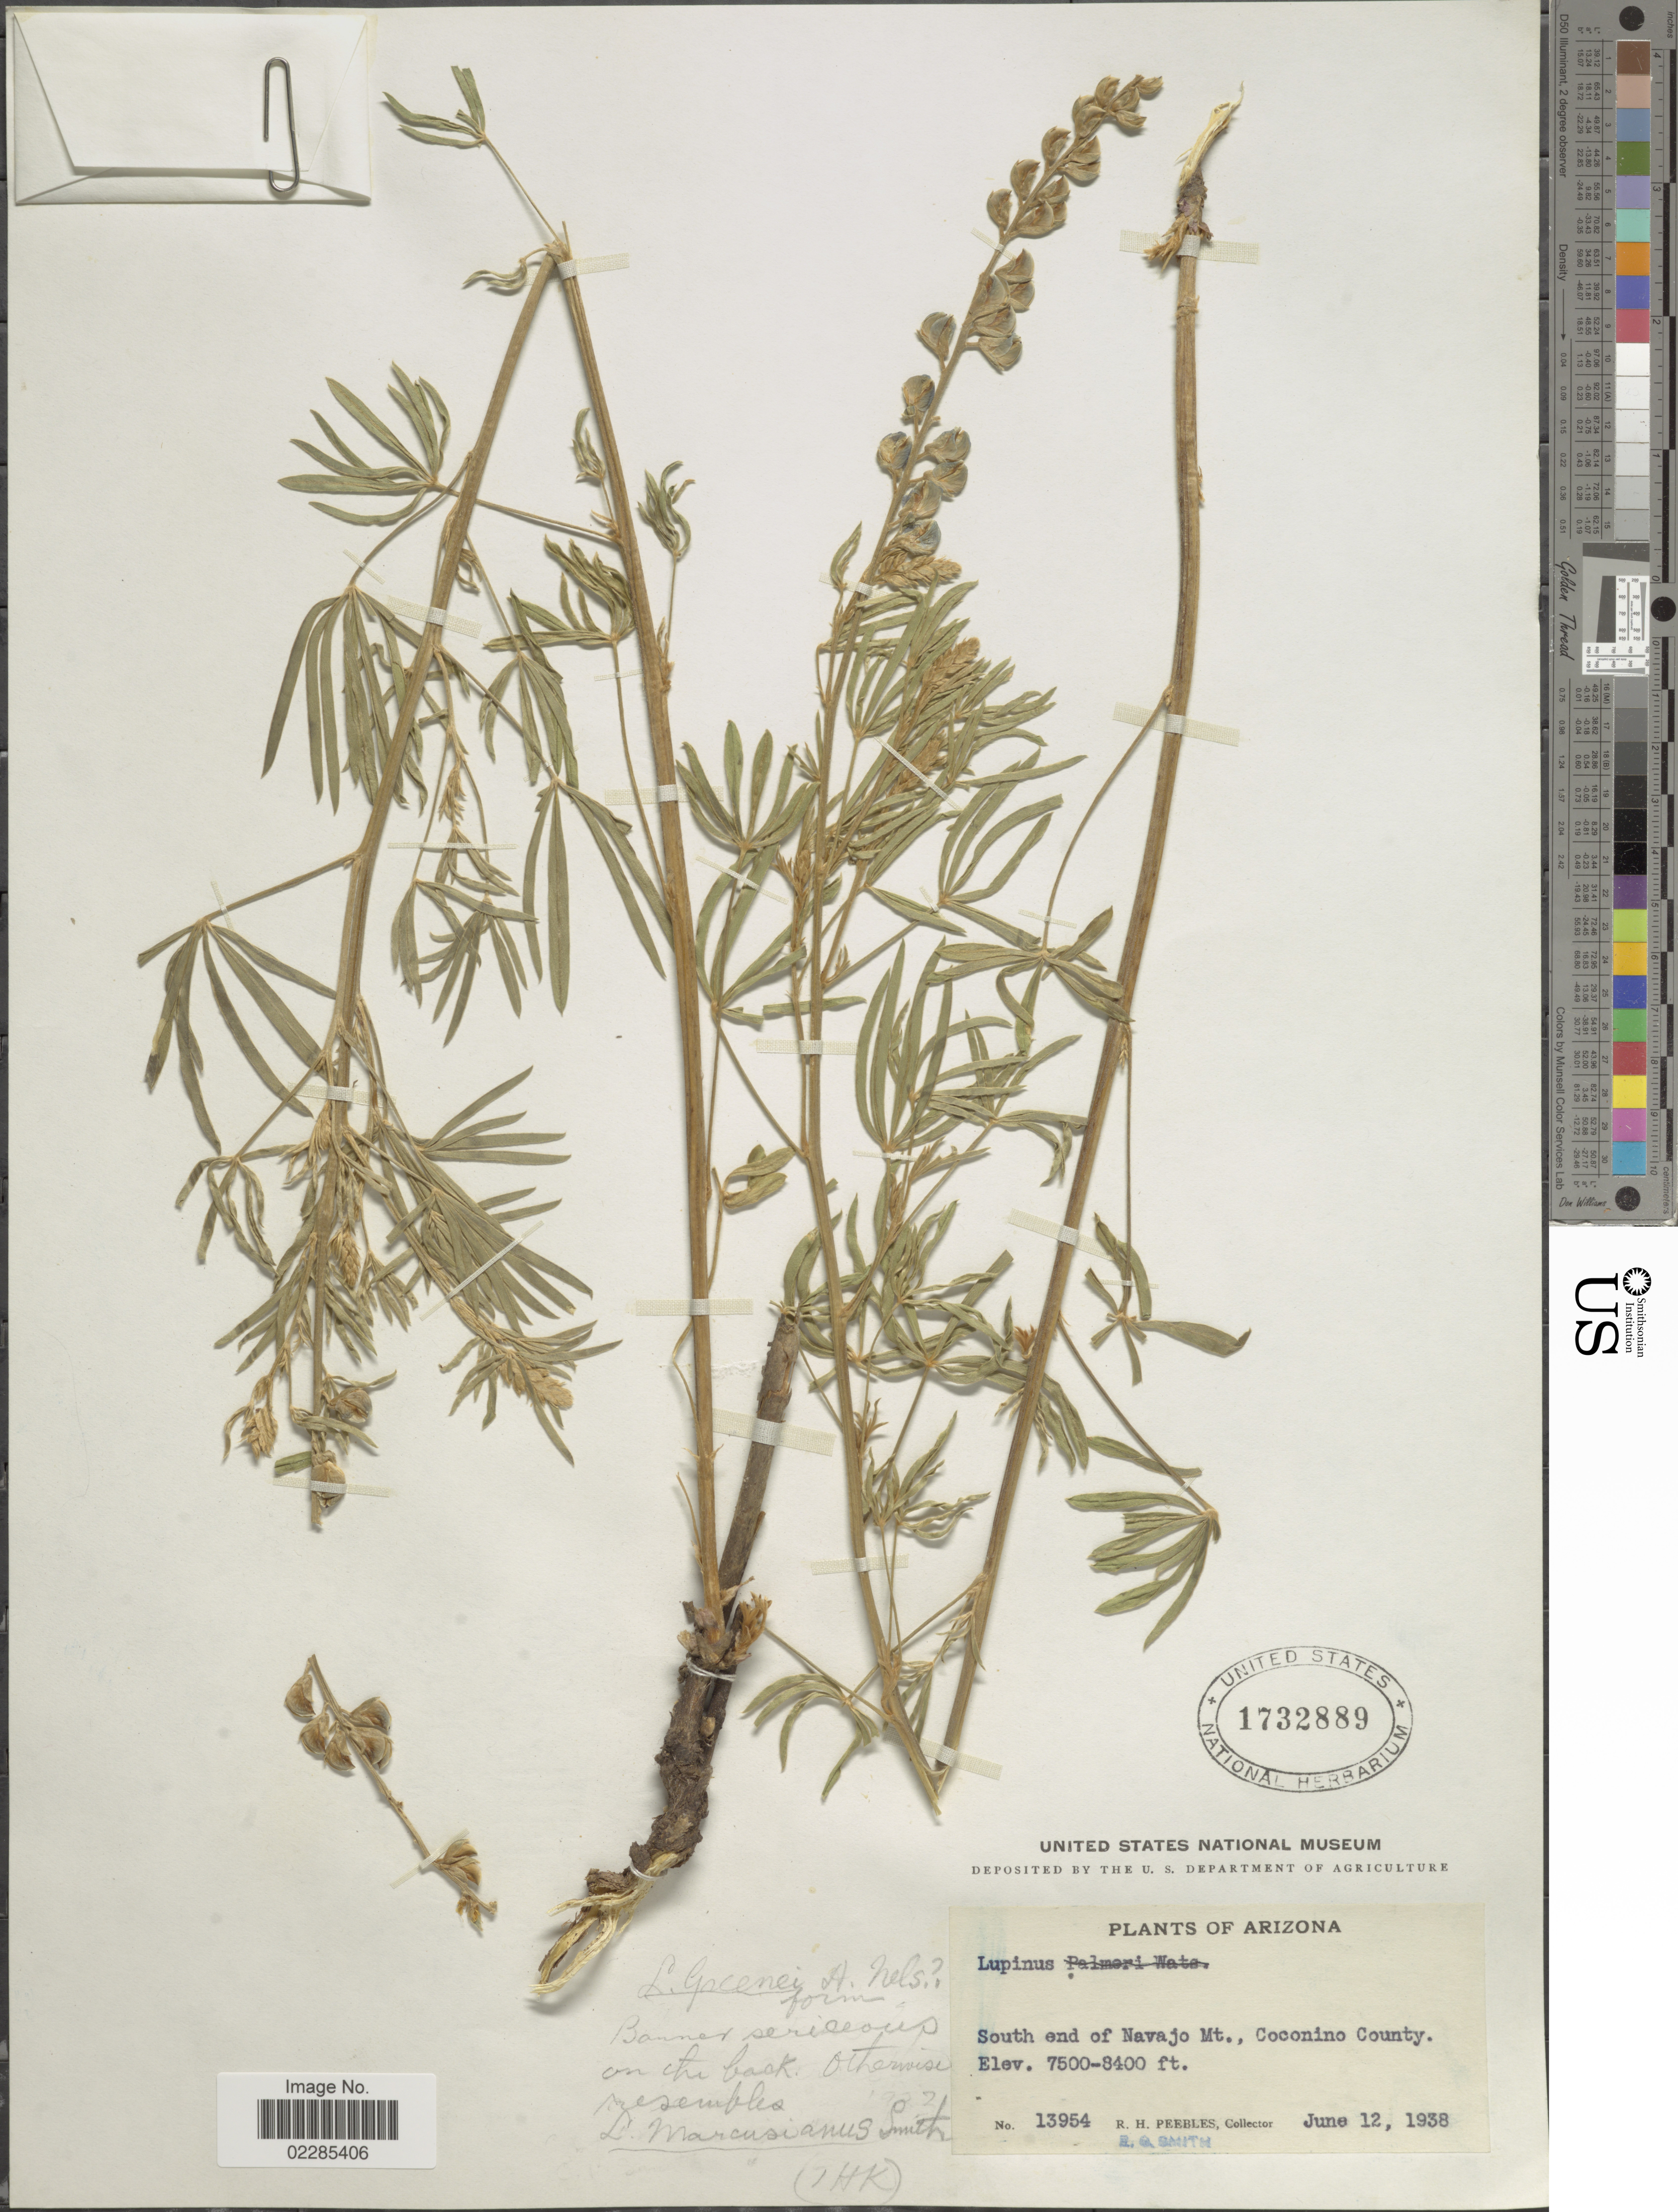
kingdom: Plantae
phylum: Tracheophyta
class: Magnoliopsida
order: Fabales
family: Fabaceae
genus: Lupinus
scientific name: Lupinus greenei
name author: A. Nelson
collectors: R. H. Peebles & E. Smith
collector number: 13954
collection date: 1938-06-12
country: United States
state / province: Arizona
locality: South end of Navajo Mt., Coconino County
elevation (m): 2286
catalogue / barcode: US 1732889